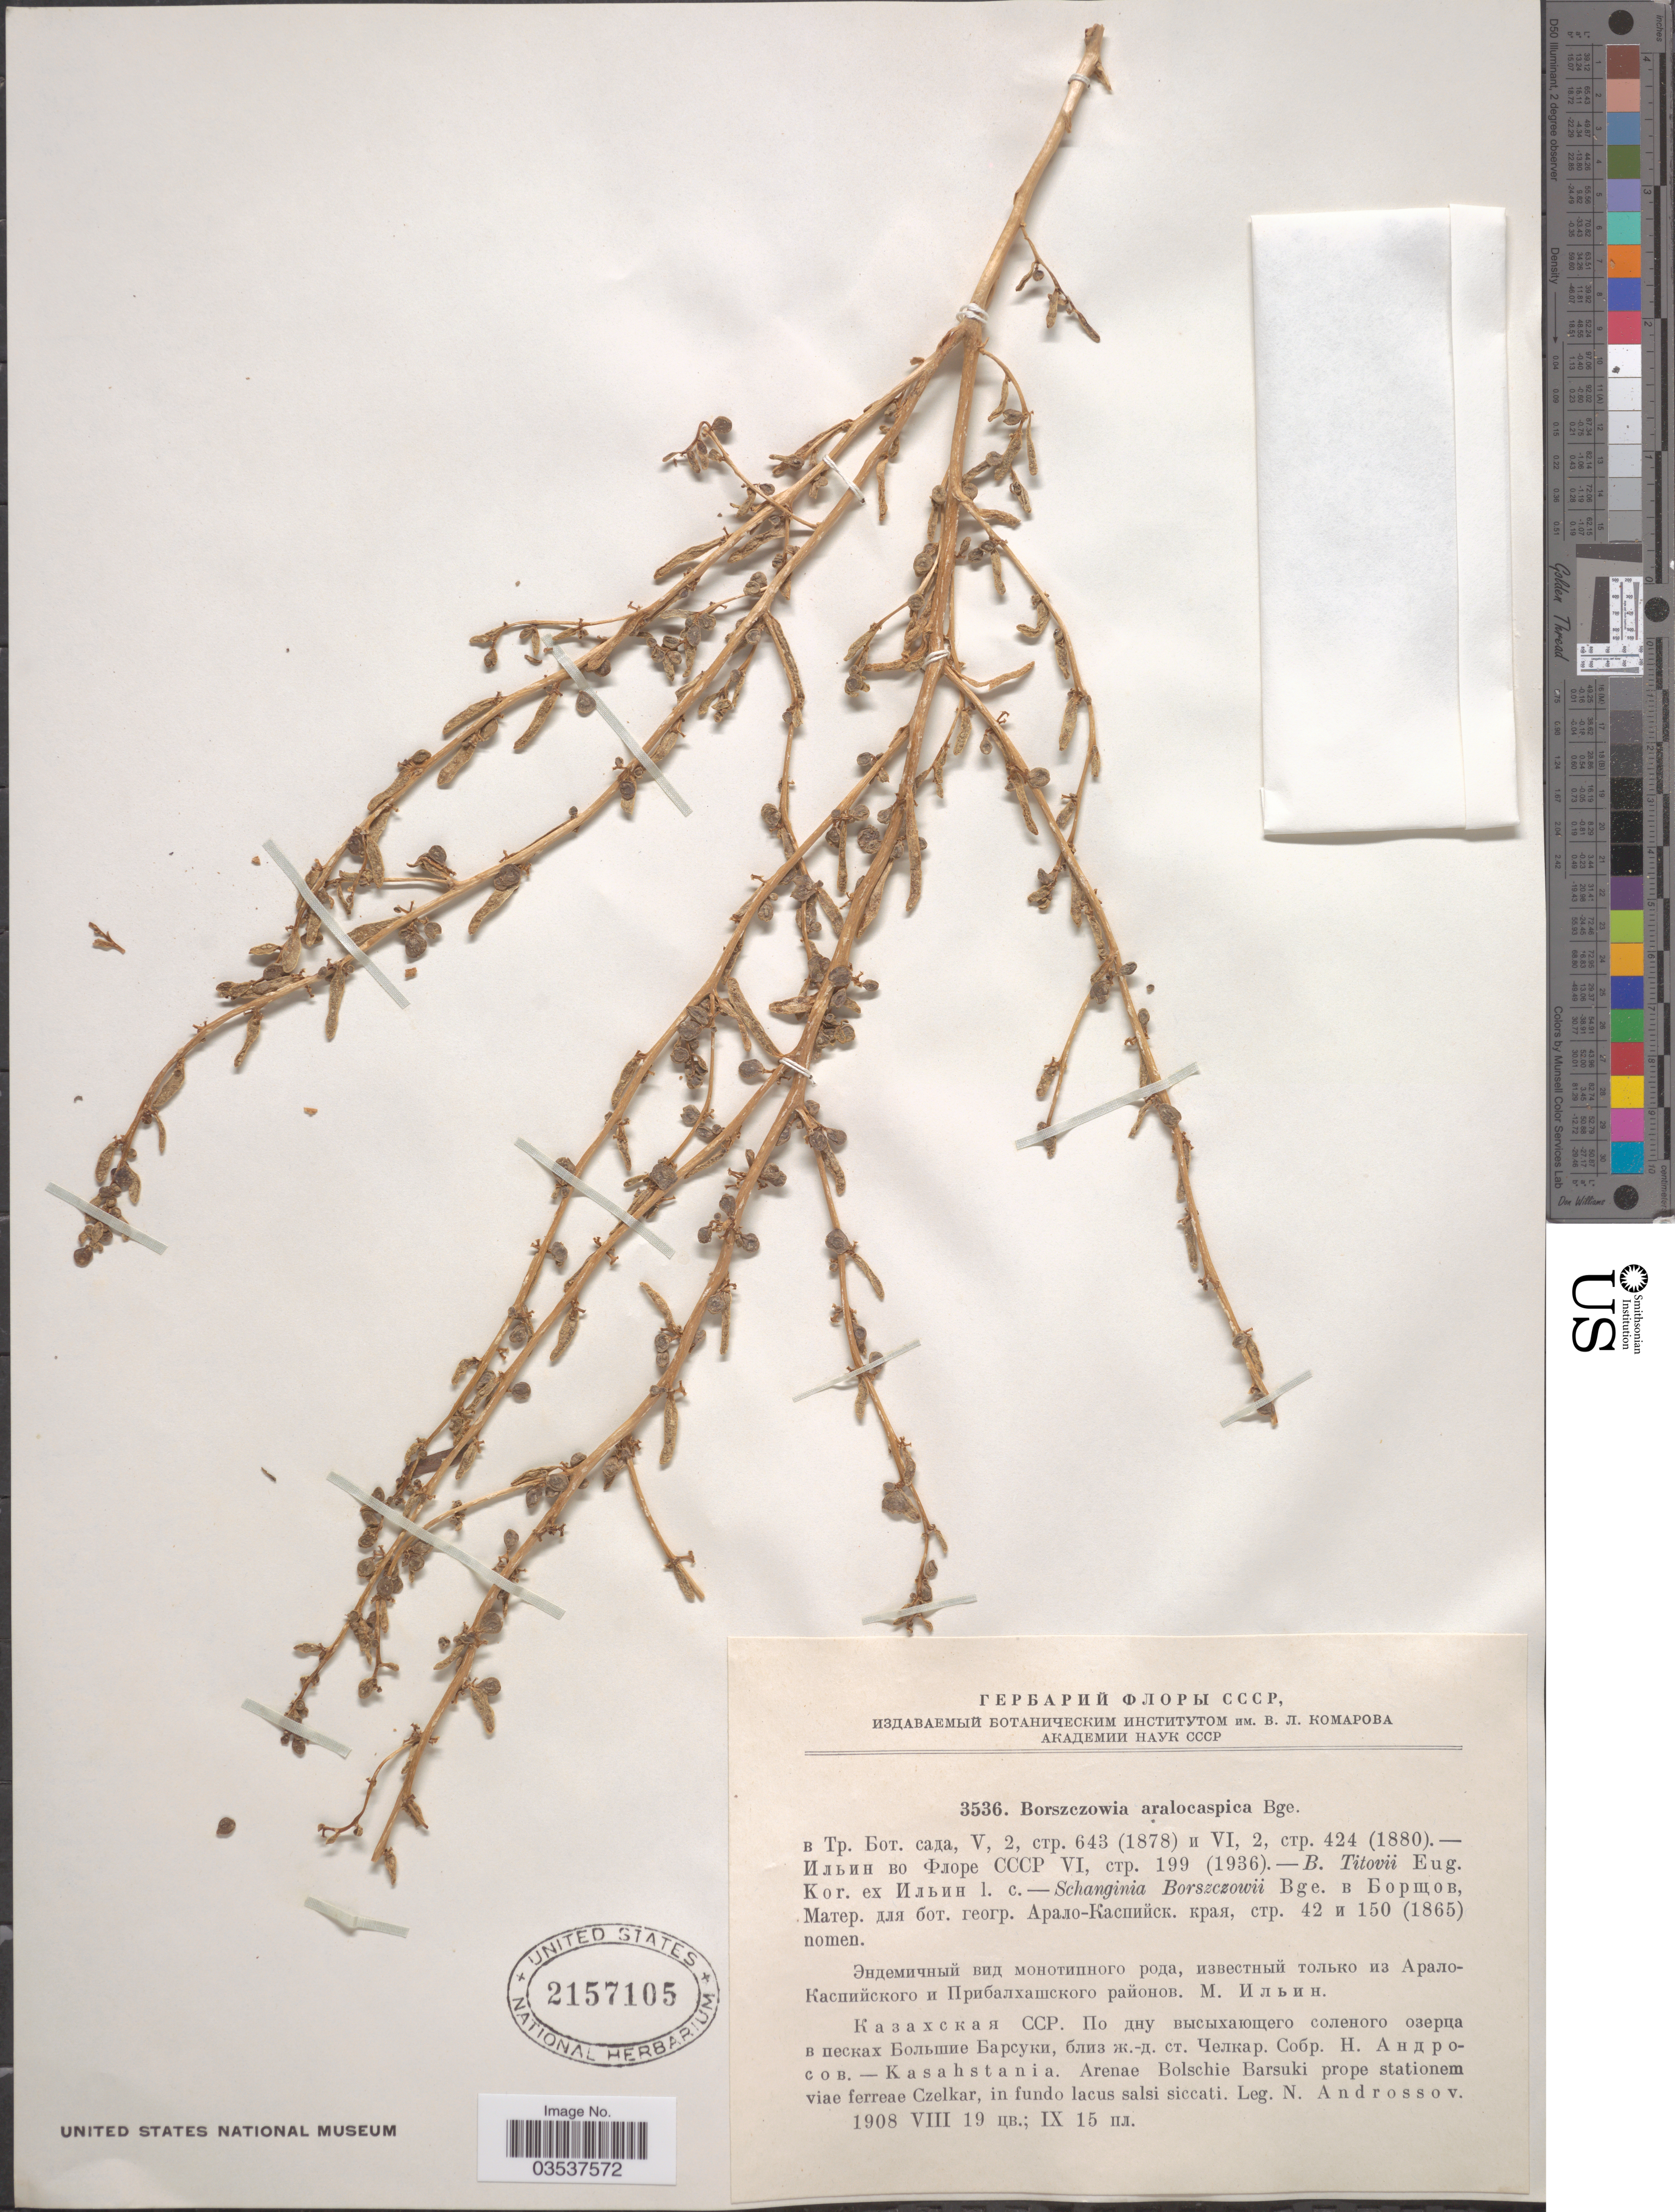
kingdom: Plantae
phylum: Tracheophyta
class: Magnoliopsida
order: Caryophyllales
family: Amaranthaceae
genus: Suaeda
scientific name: Suaeda aralocaspica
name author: (Bunge) Freitag & Schütze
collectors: N. Androssov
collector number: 3536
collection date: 1908-08-19/1908-09-15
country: Kazakhstan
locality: Kasahstania. Arenae Bolschie Barsuki prope stationem viae ferreae Czelkar, in fundo lacus salsi siccati.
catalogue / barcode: US 2157105